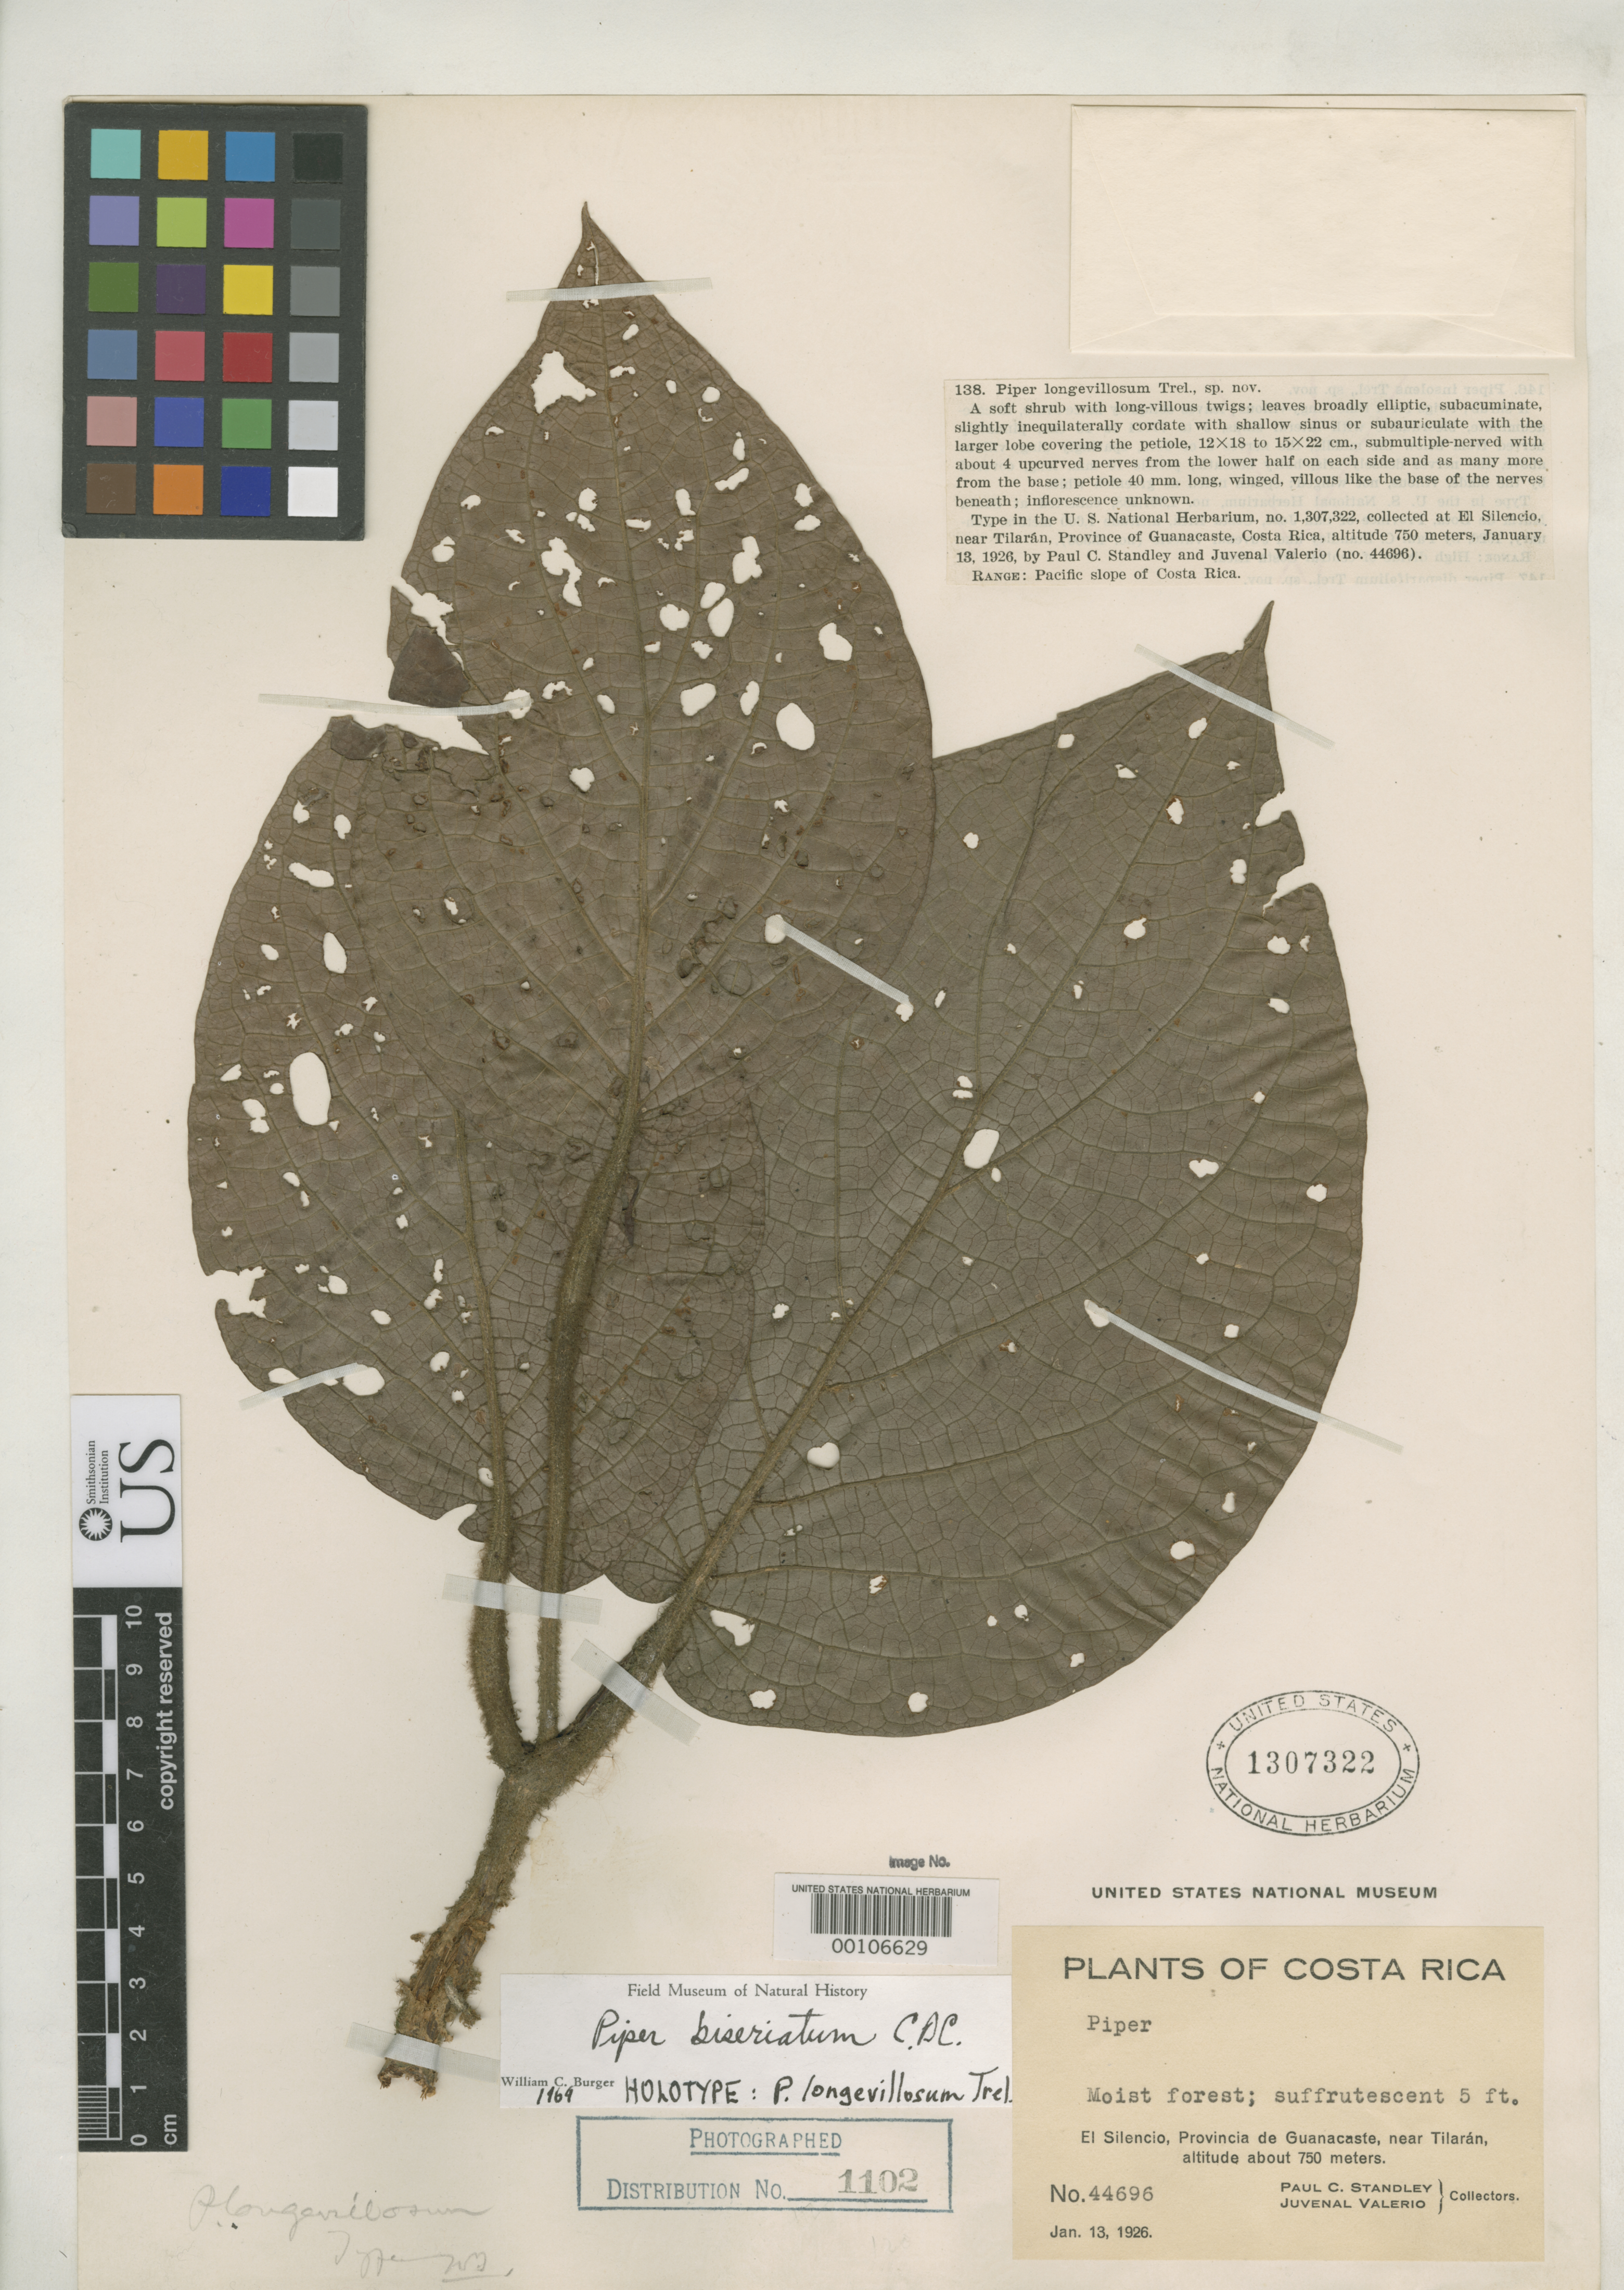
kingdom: Plantae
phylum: Tracheophyta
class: Magnoliopsida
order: Piperales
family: Piperaceae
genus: Piper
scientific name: Piper longevillosum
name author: Trel.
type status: Holotype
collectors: P. C. Standley & J. Valerio R.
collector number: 44696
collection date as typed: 13 Jan 1926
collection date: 1926-01-13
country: Costa Rica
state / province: Guanacaste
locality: El Silencio, near Tilaran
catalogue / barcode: US 1307322